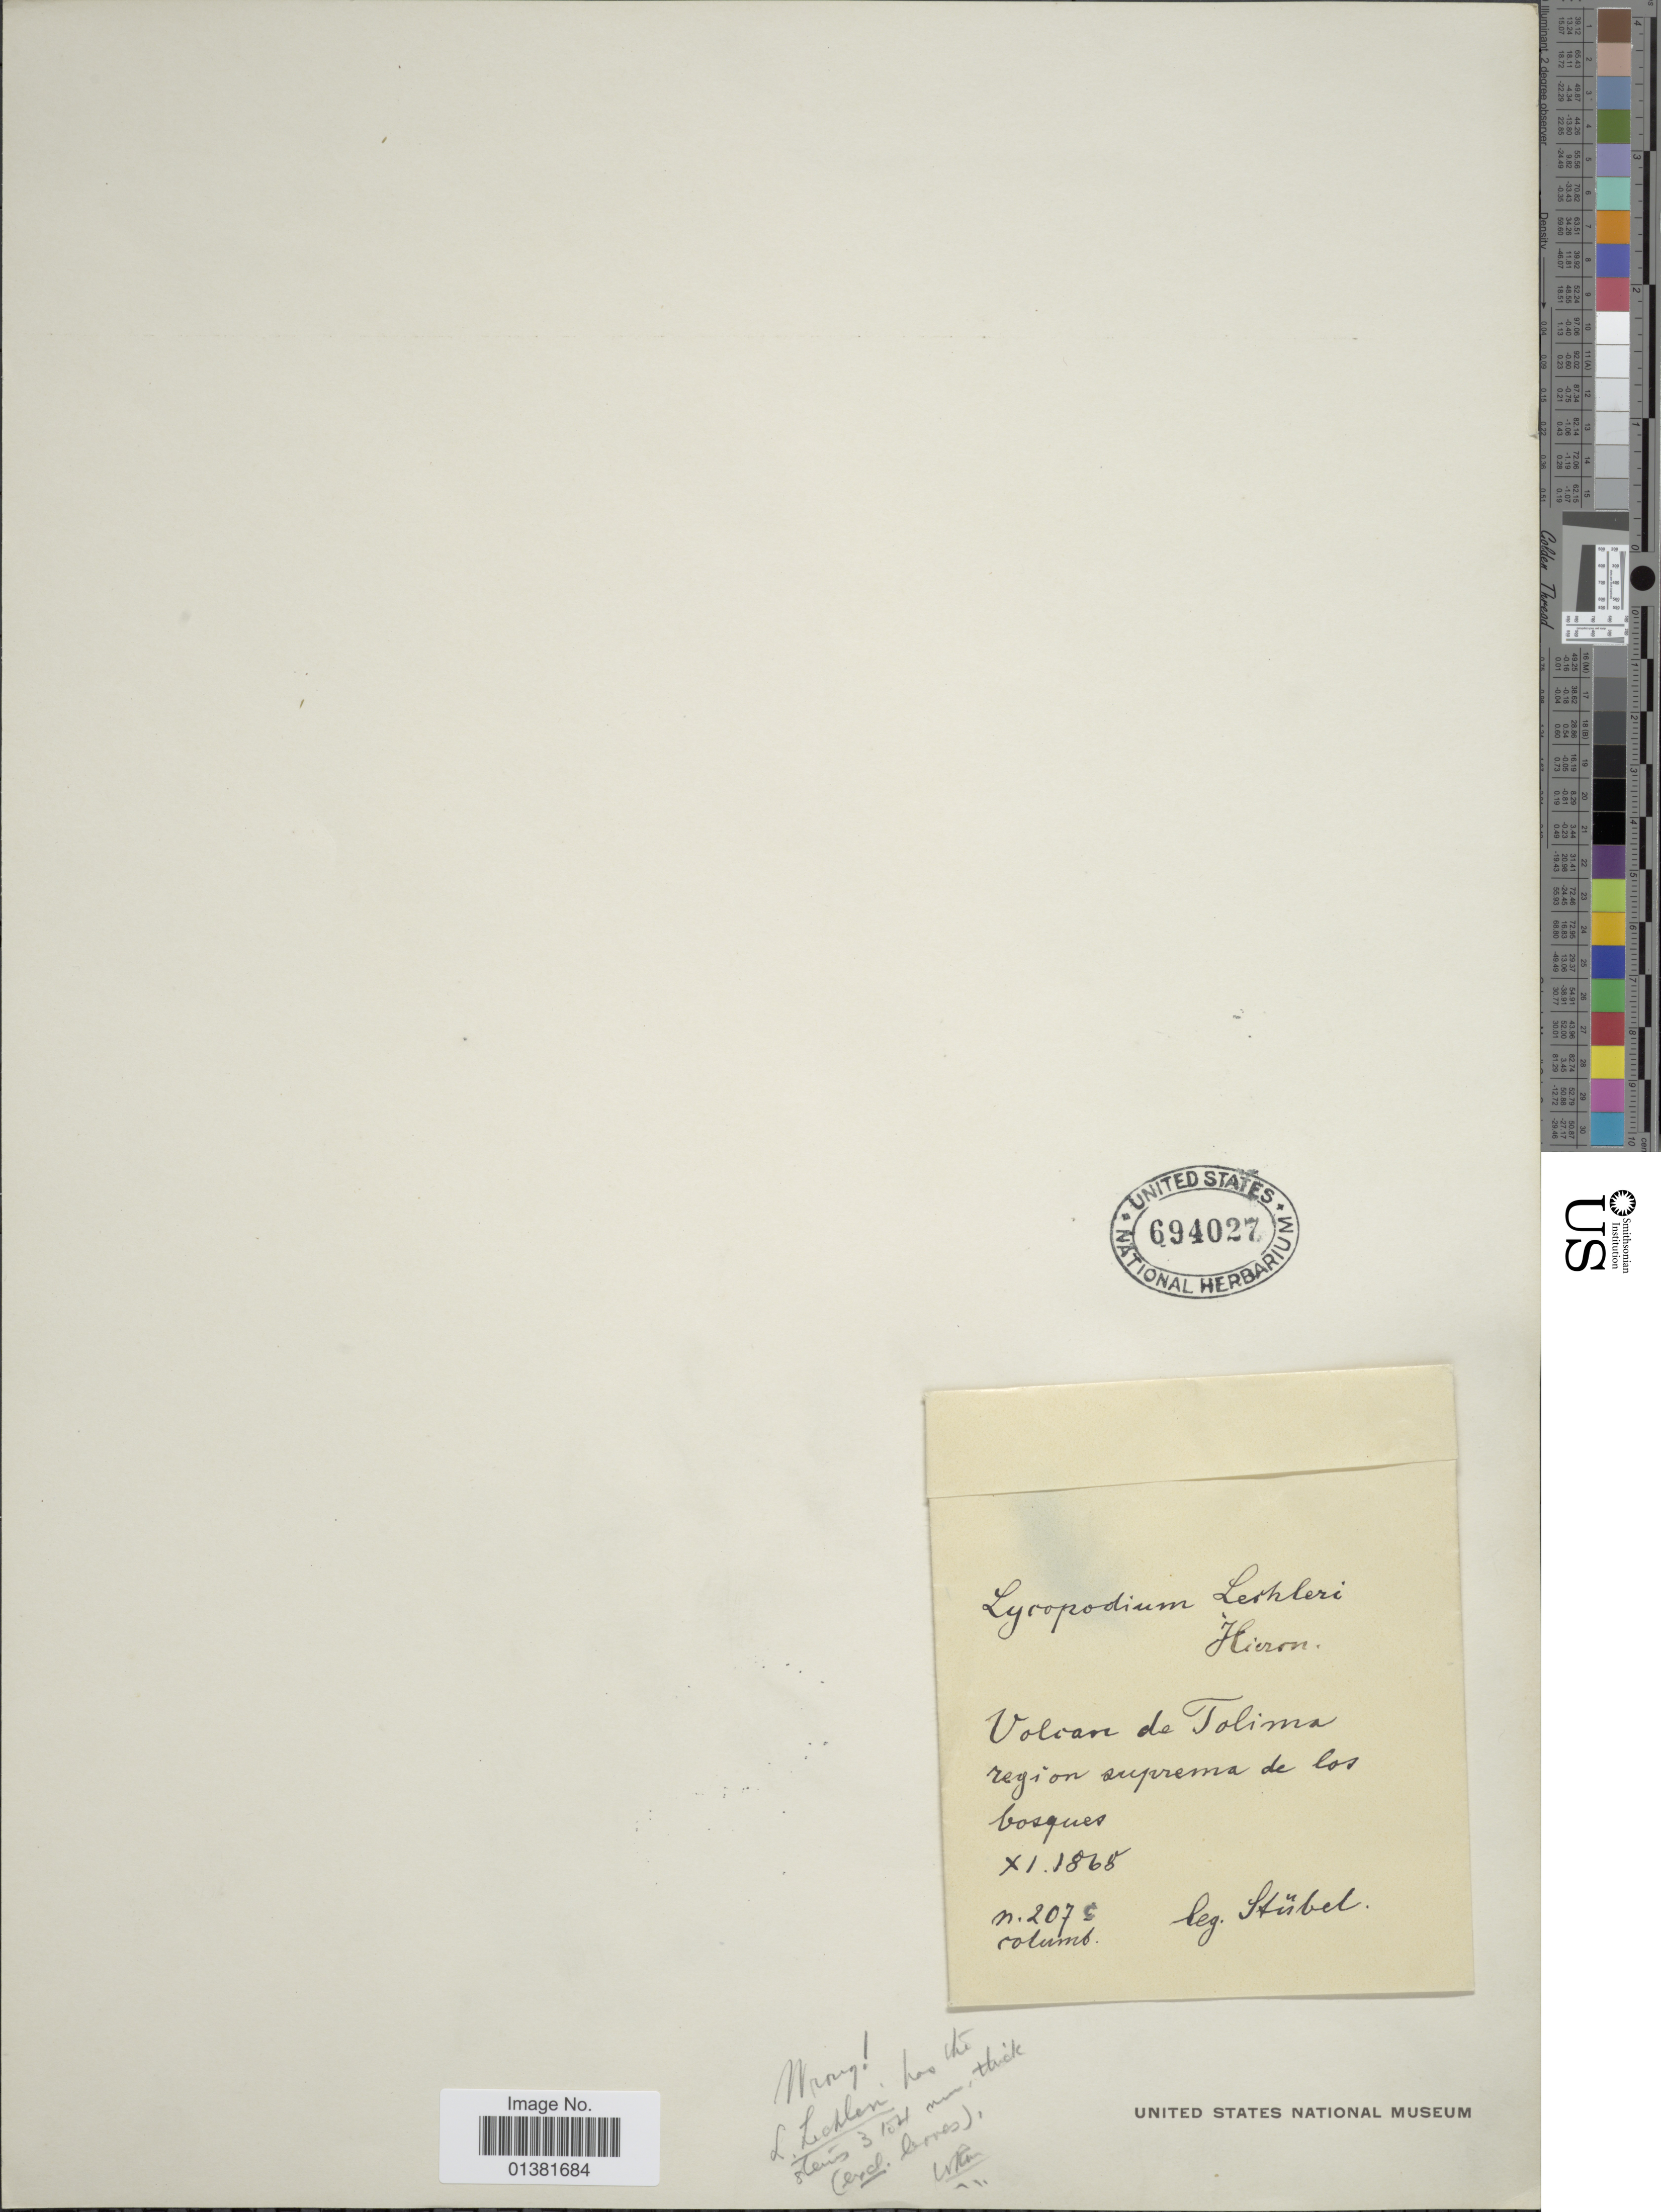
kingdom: Plantae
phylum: Tracheophyta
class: Lycopodiopsida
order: Lycopodiales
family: Lycopodiaceae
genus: Phlegmariurus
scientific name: Phlegmariurus sp.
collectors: -. Stubel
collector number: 2075*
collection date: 1868-11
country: Colombia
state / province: Tolima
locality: Volcan de Tolima region suprema de los bosques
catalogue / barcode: US 694027